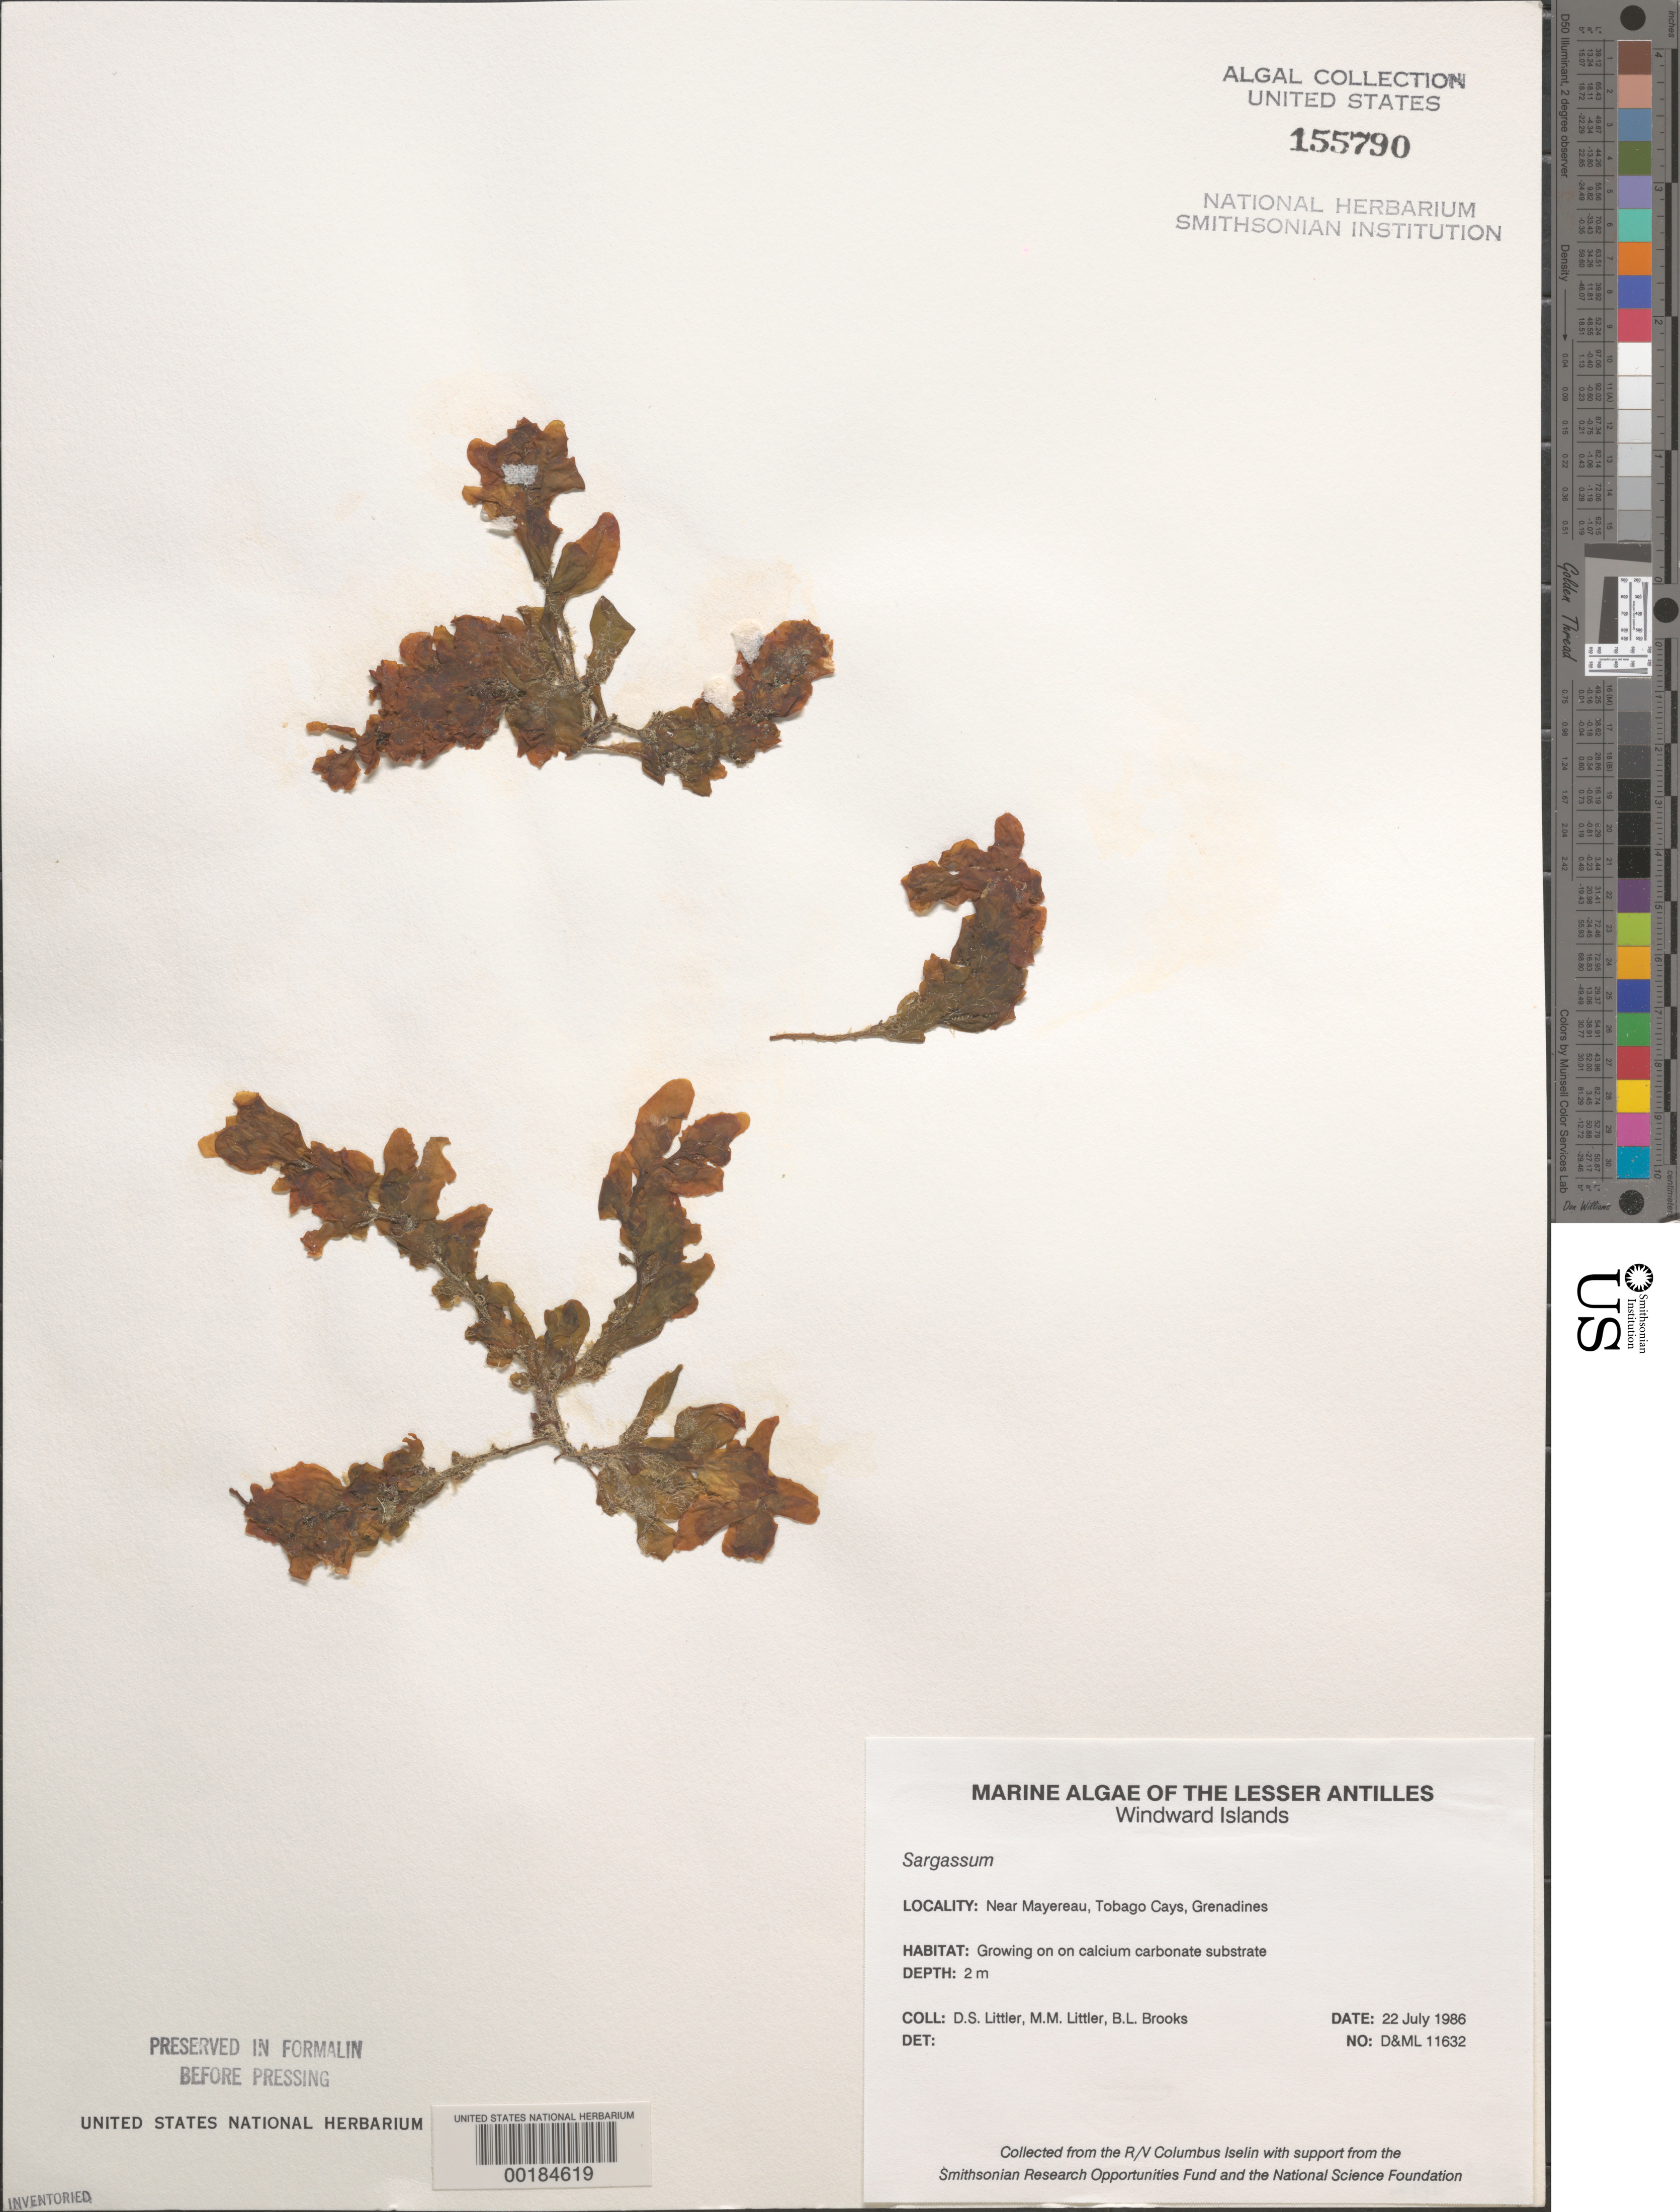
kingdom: Chromista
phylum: Ochrophyta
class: Phaeophyceae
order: Fucales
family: Sargassaceae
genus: Sargassum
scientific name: Sargassum sp.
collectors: D. S. Littler, M. M. Littler & B. Brooks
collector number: D&ML 11632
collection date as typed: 22 Jul 1986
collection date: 1986-07-22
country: St. Vincent - Grenadines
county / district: Grenadines Parish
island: Mayreau [Mayereau]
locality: Near Mayreau (Mayereau)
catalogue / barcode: US 155790